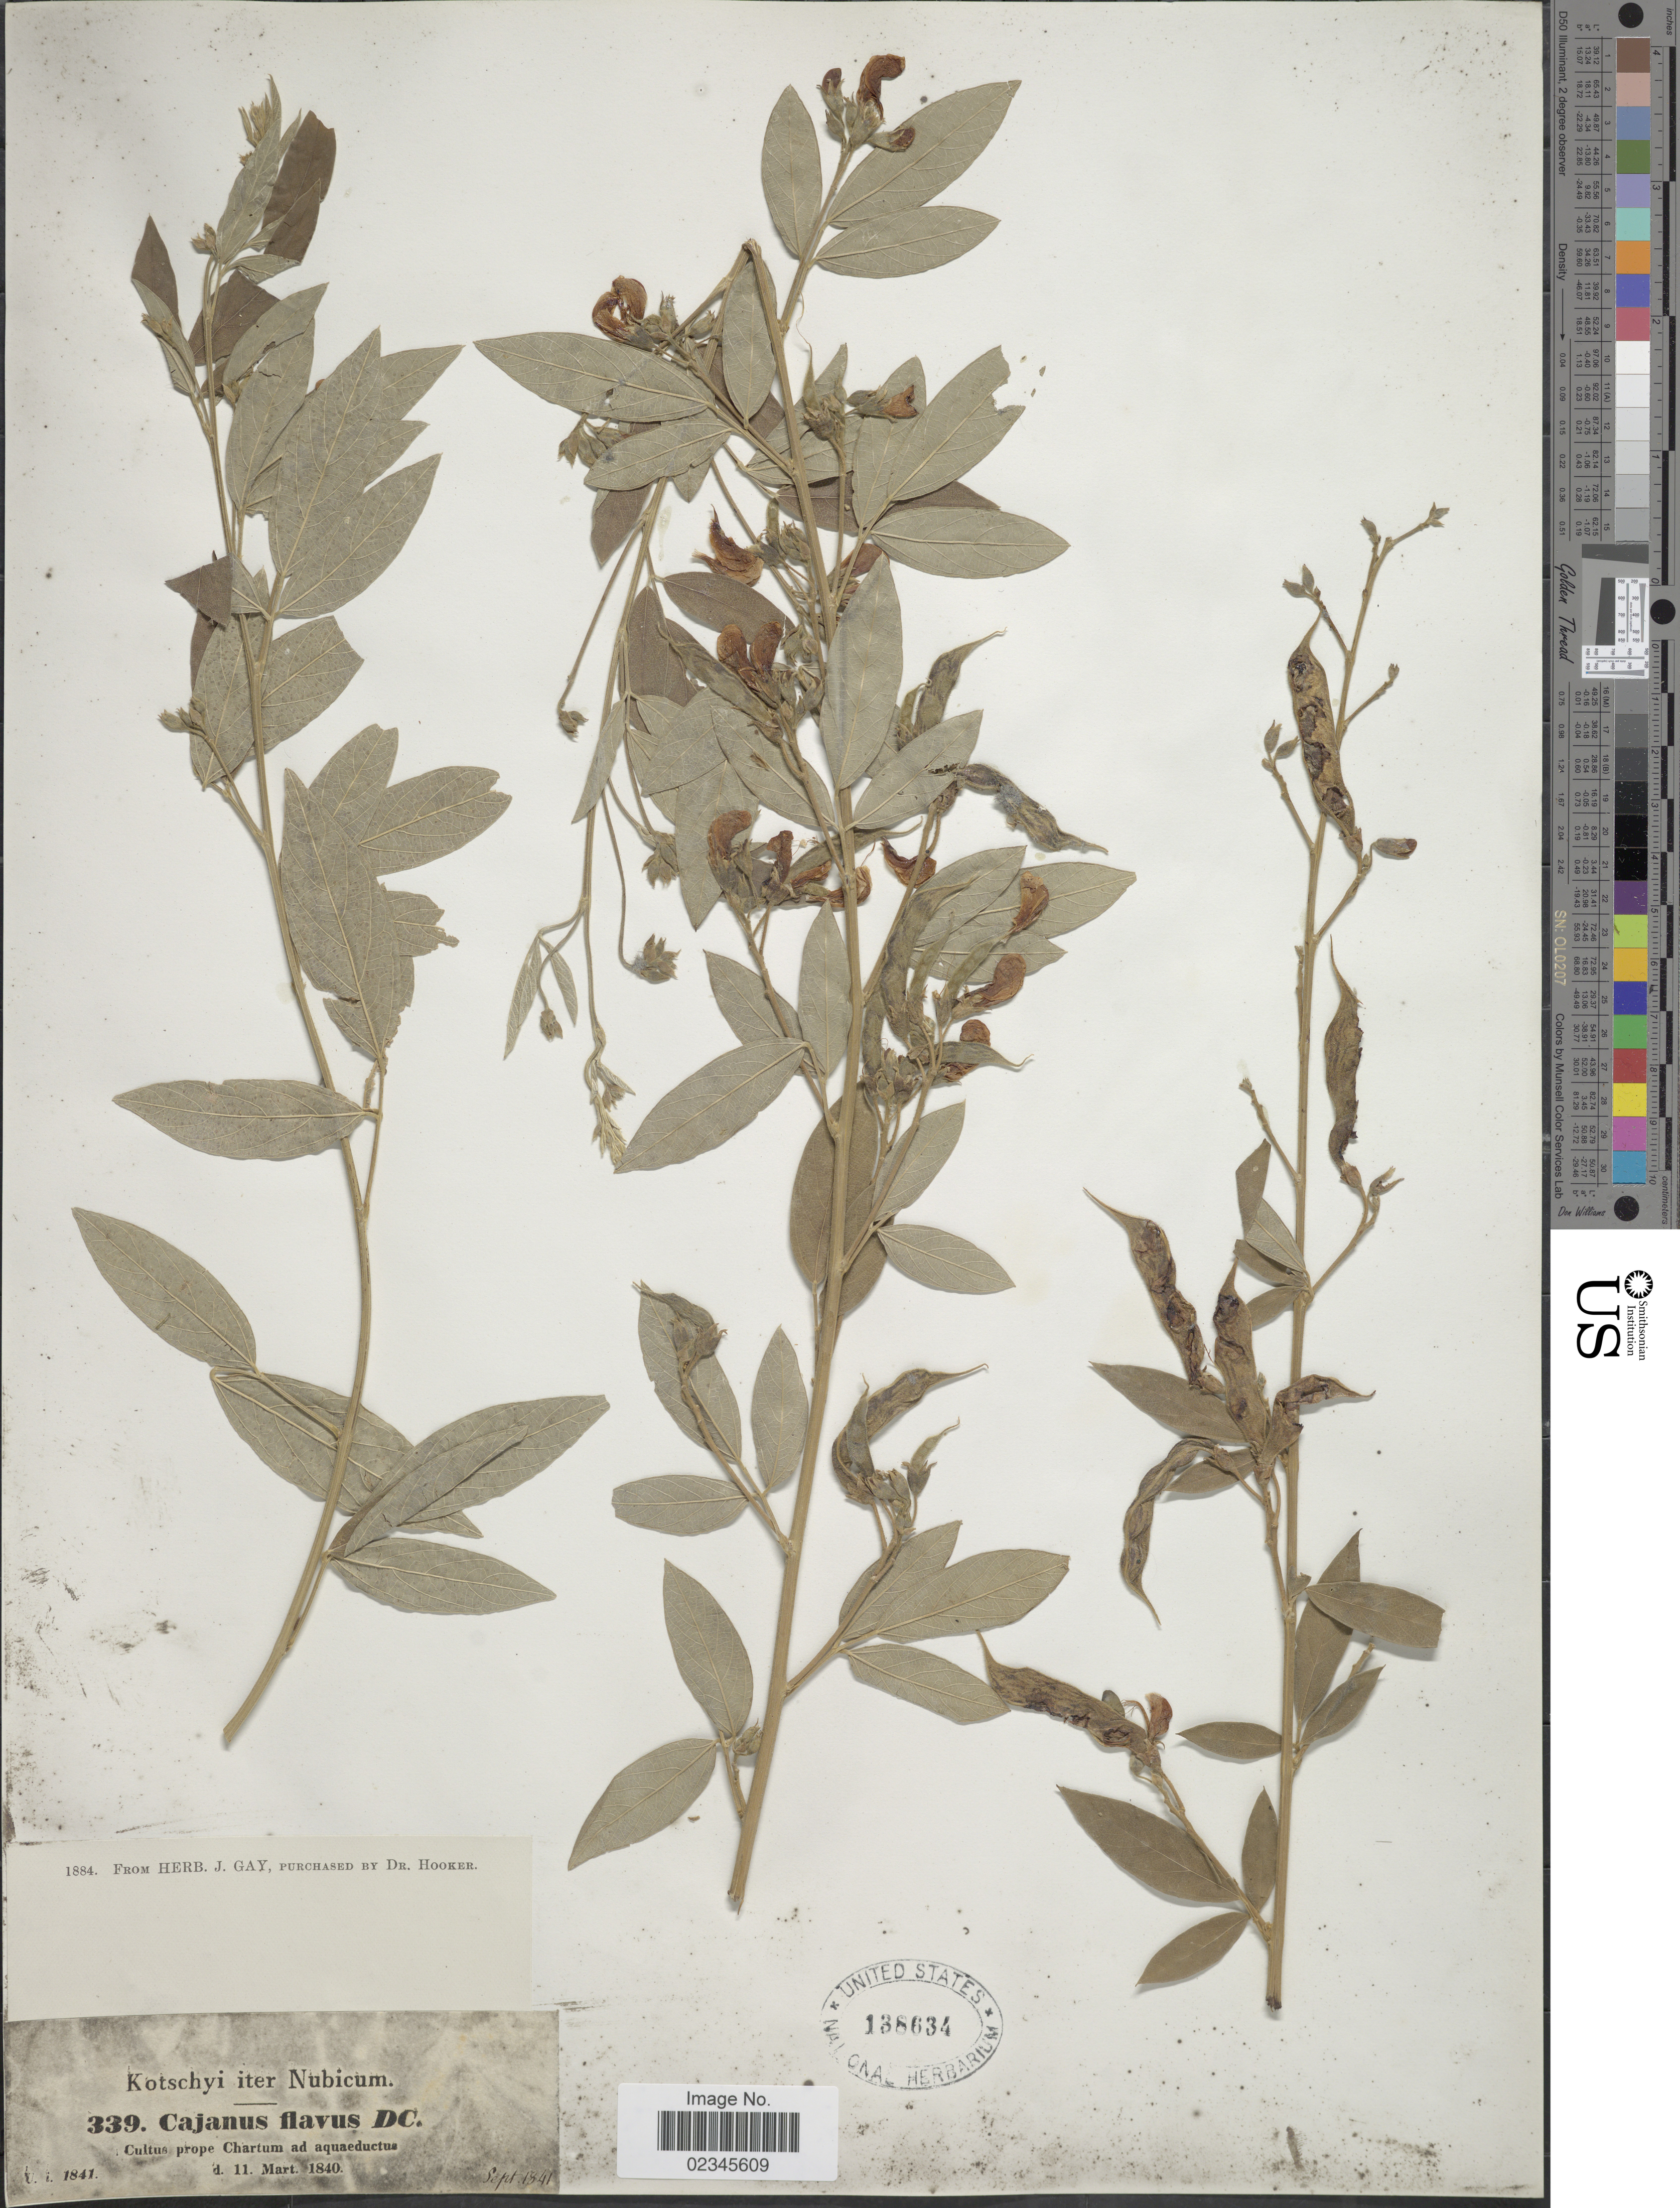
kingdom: Plantae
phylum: Tracheophyta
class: Magnoliopsida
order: Fabales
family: Fabaceae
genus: Cajanus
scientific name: Cajanus flavus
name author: DC.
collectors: -. Kotschyi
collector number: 339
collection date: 1840-03-11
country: Sudan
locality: Nubicum. Cultus prope Chartum ad aquaeductus, iter Nubicum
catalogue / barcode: US 138634